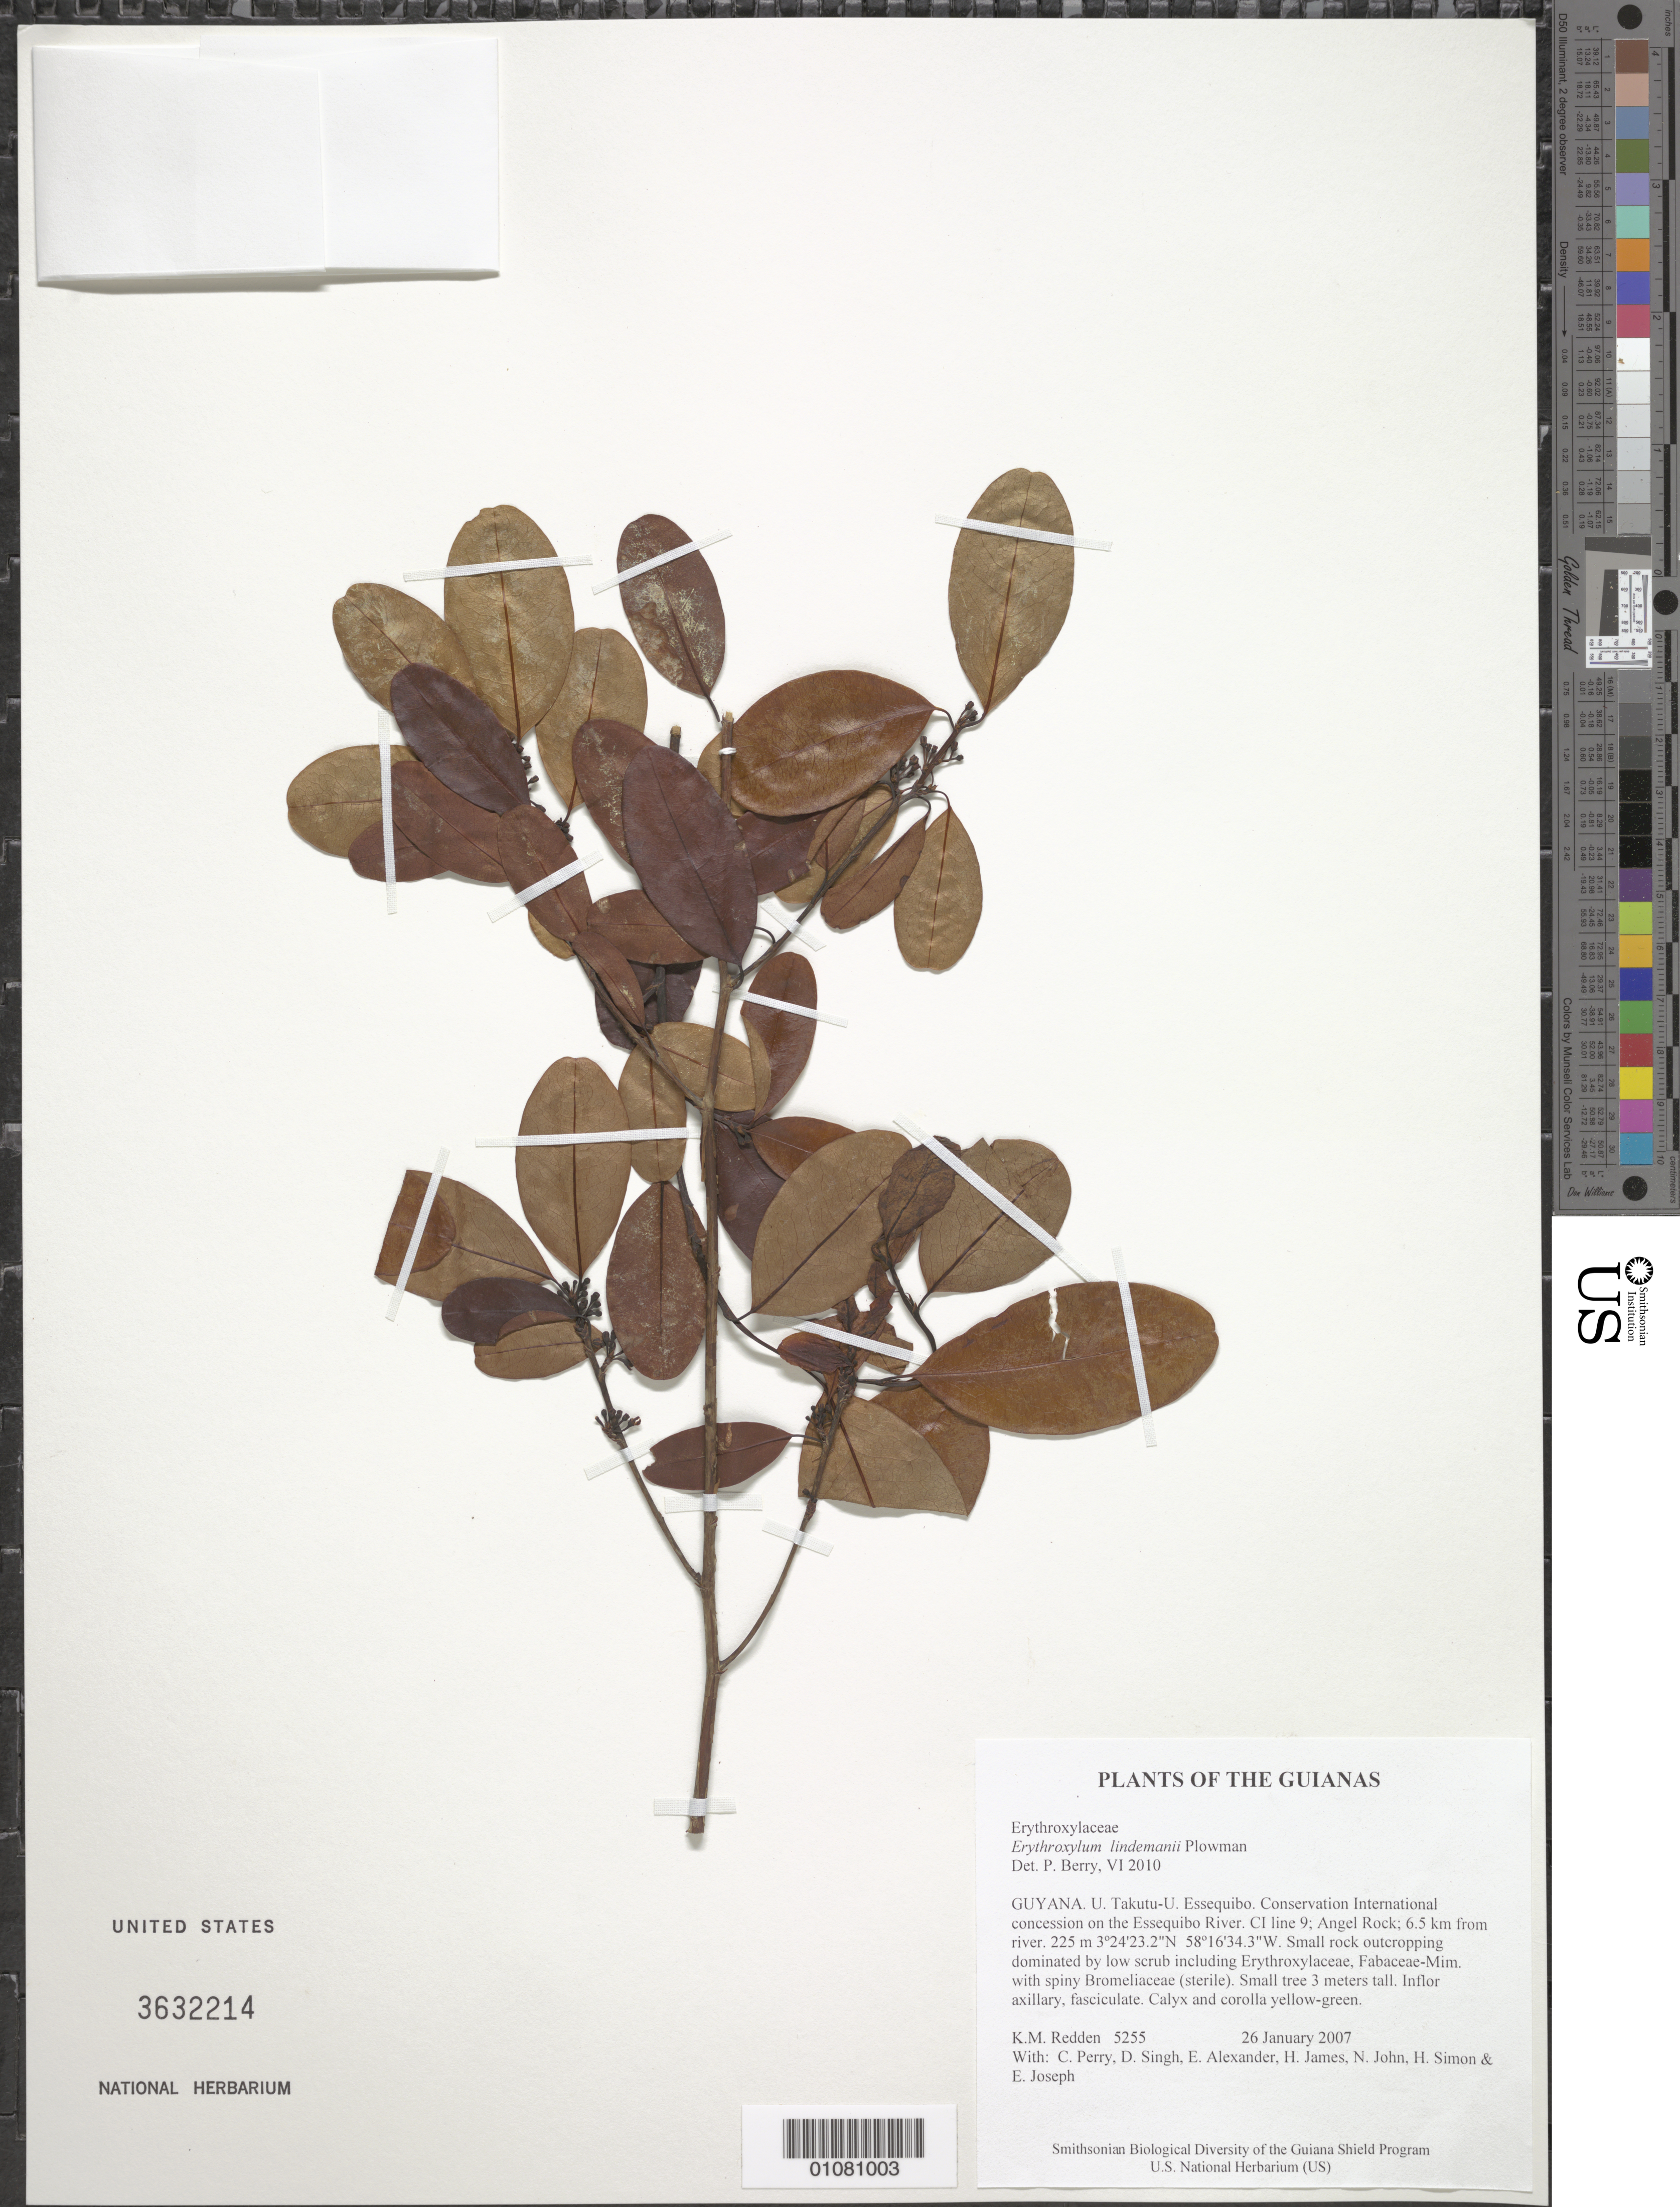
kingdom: Plantae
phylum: Tracheophyta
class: Magnoliopsida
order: Malpighiales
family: Erythroxylaceae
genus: Erythroxylum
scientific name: Erythroxylum lindemanii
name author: Plowman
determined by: Berry, P. E., (WIS), University of Wisconsin - Madison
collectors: K. M. Redden, C. Perry, D. Singh, E. Alexander, H. James, N. John, H. Simon & E. Joseph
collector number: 5255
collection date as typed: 26 January 2007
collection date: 2007-01-26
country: Guyana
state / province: U. Takutu-U. Essequibo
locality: Conservation International concession on the Essequibo River. CI line 9; Angel Rock; 6.5 km from river.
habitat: Small rock outcropping dominated by low scrub including Erythroxylaceae, Fabaceae-Mim. with spiny Bromeliaceae (sterile)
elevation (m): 225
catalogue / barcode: US 3632214